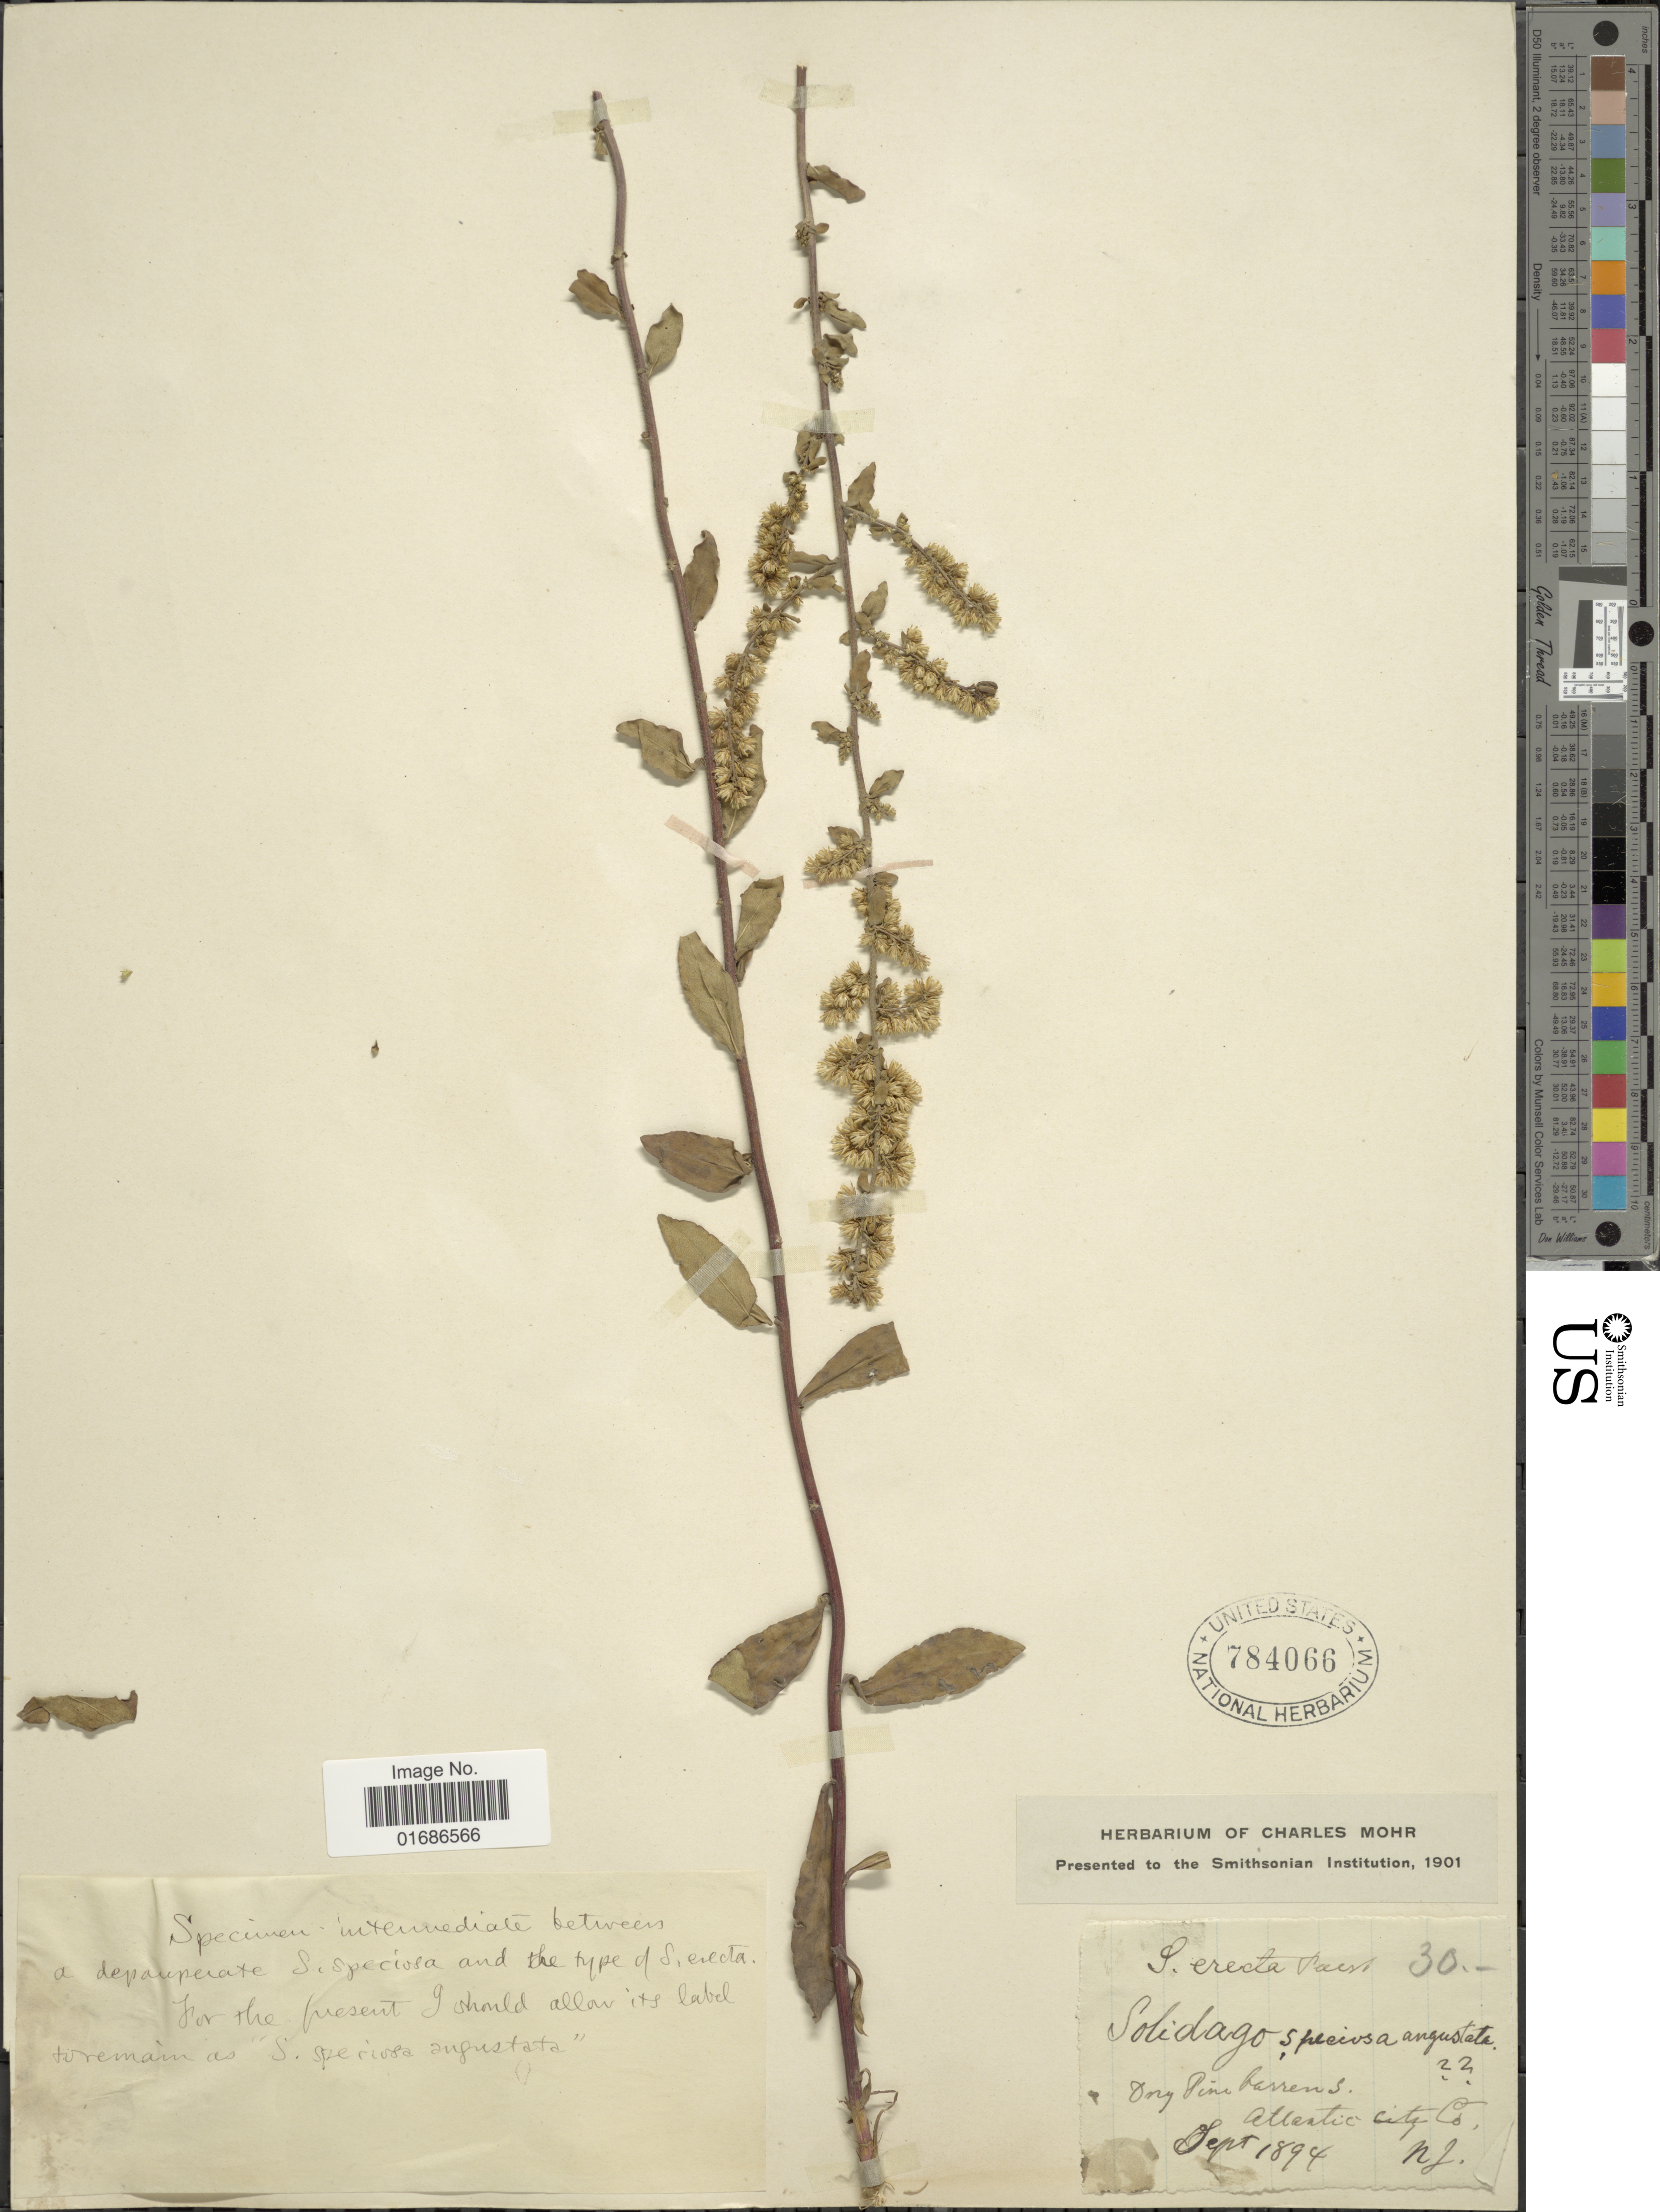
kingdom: Plantae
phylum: Tracheophyta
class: Magnoliopsida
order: Asterales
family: Asteraceae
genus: Solidago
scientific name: Solidago erecta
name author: Pursh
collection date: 1894-09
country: United States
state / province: New Jersey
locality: Dry pine barrens, Atlantic city Co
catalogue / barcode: US 784066